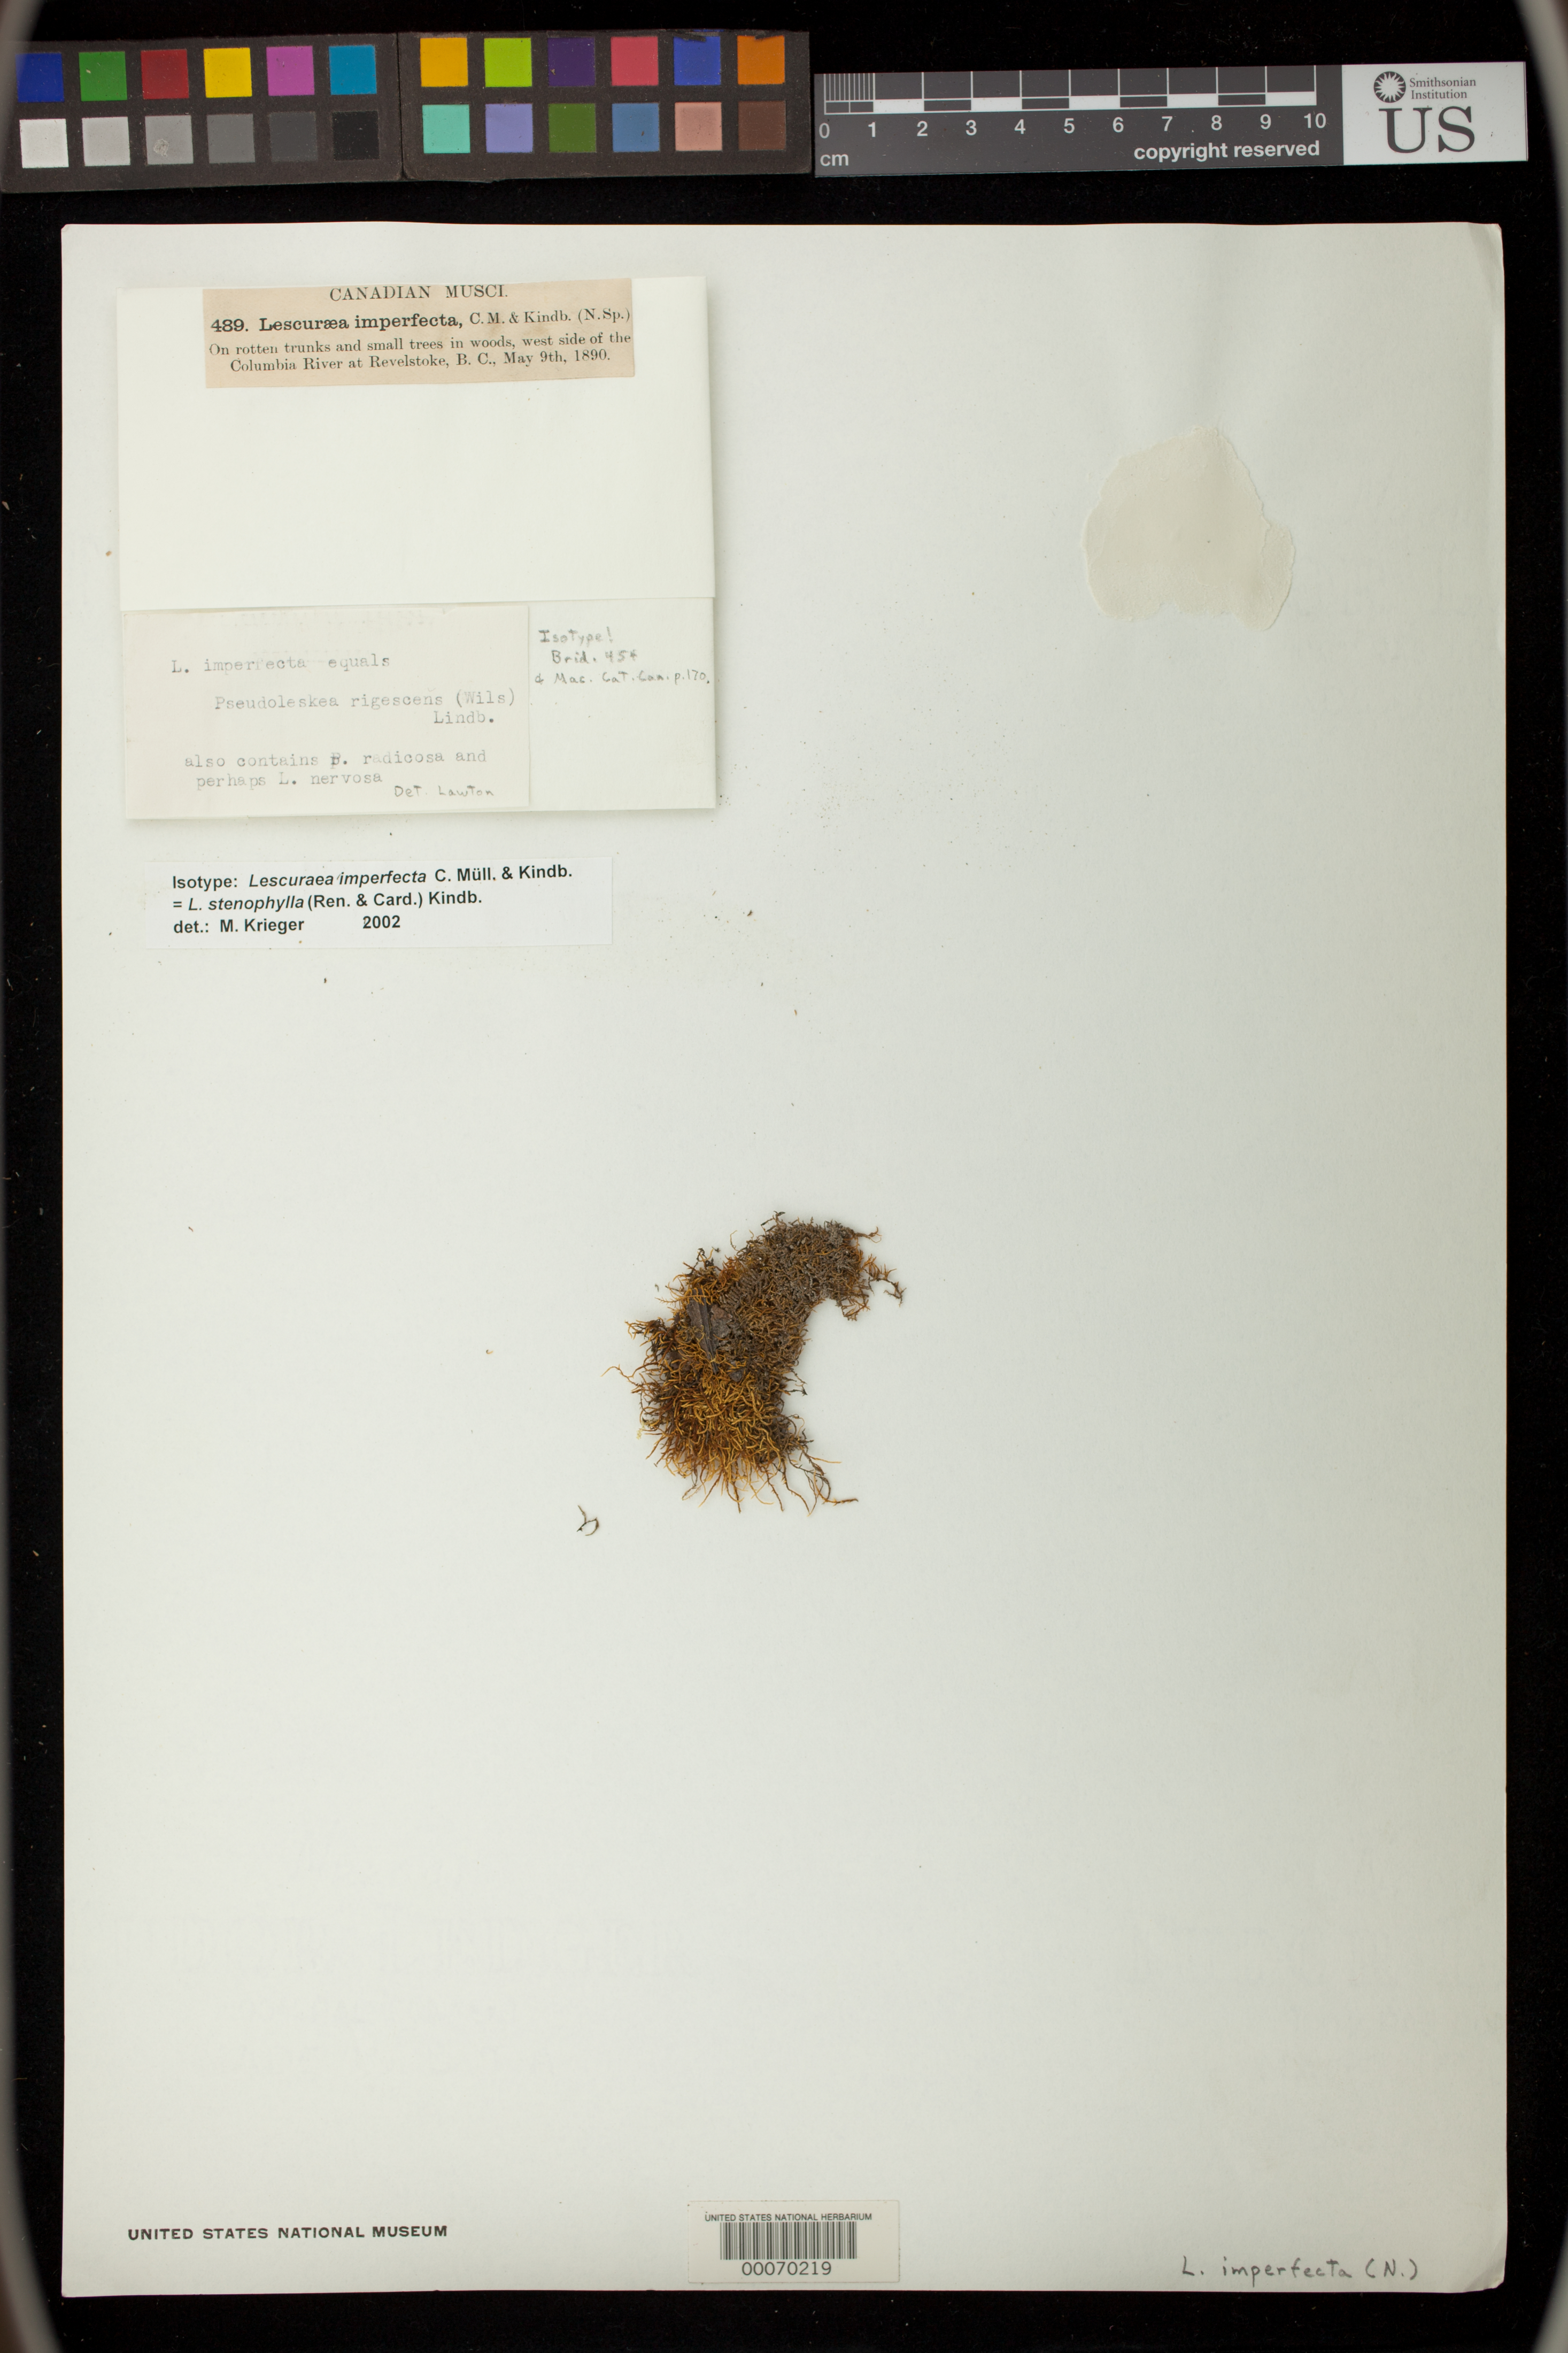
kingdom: Plantae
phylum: Bryophyta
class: Bryopsida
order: Hypnales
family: Pseudoleskeaceae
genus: Lescuraea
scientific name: Lescuraea imperfecta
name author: Müll. Hal. & Kindb. in Macoun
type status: Isotype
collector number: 489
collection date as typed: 09 May 1890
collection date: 1890-05-09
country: Canada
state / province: British Columbia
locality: West side of Columbia R. at Revelstoke.